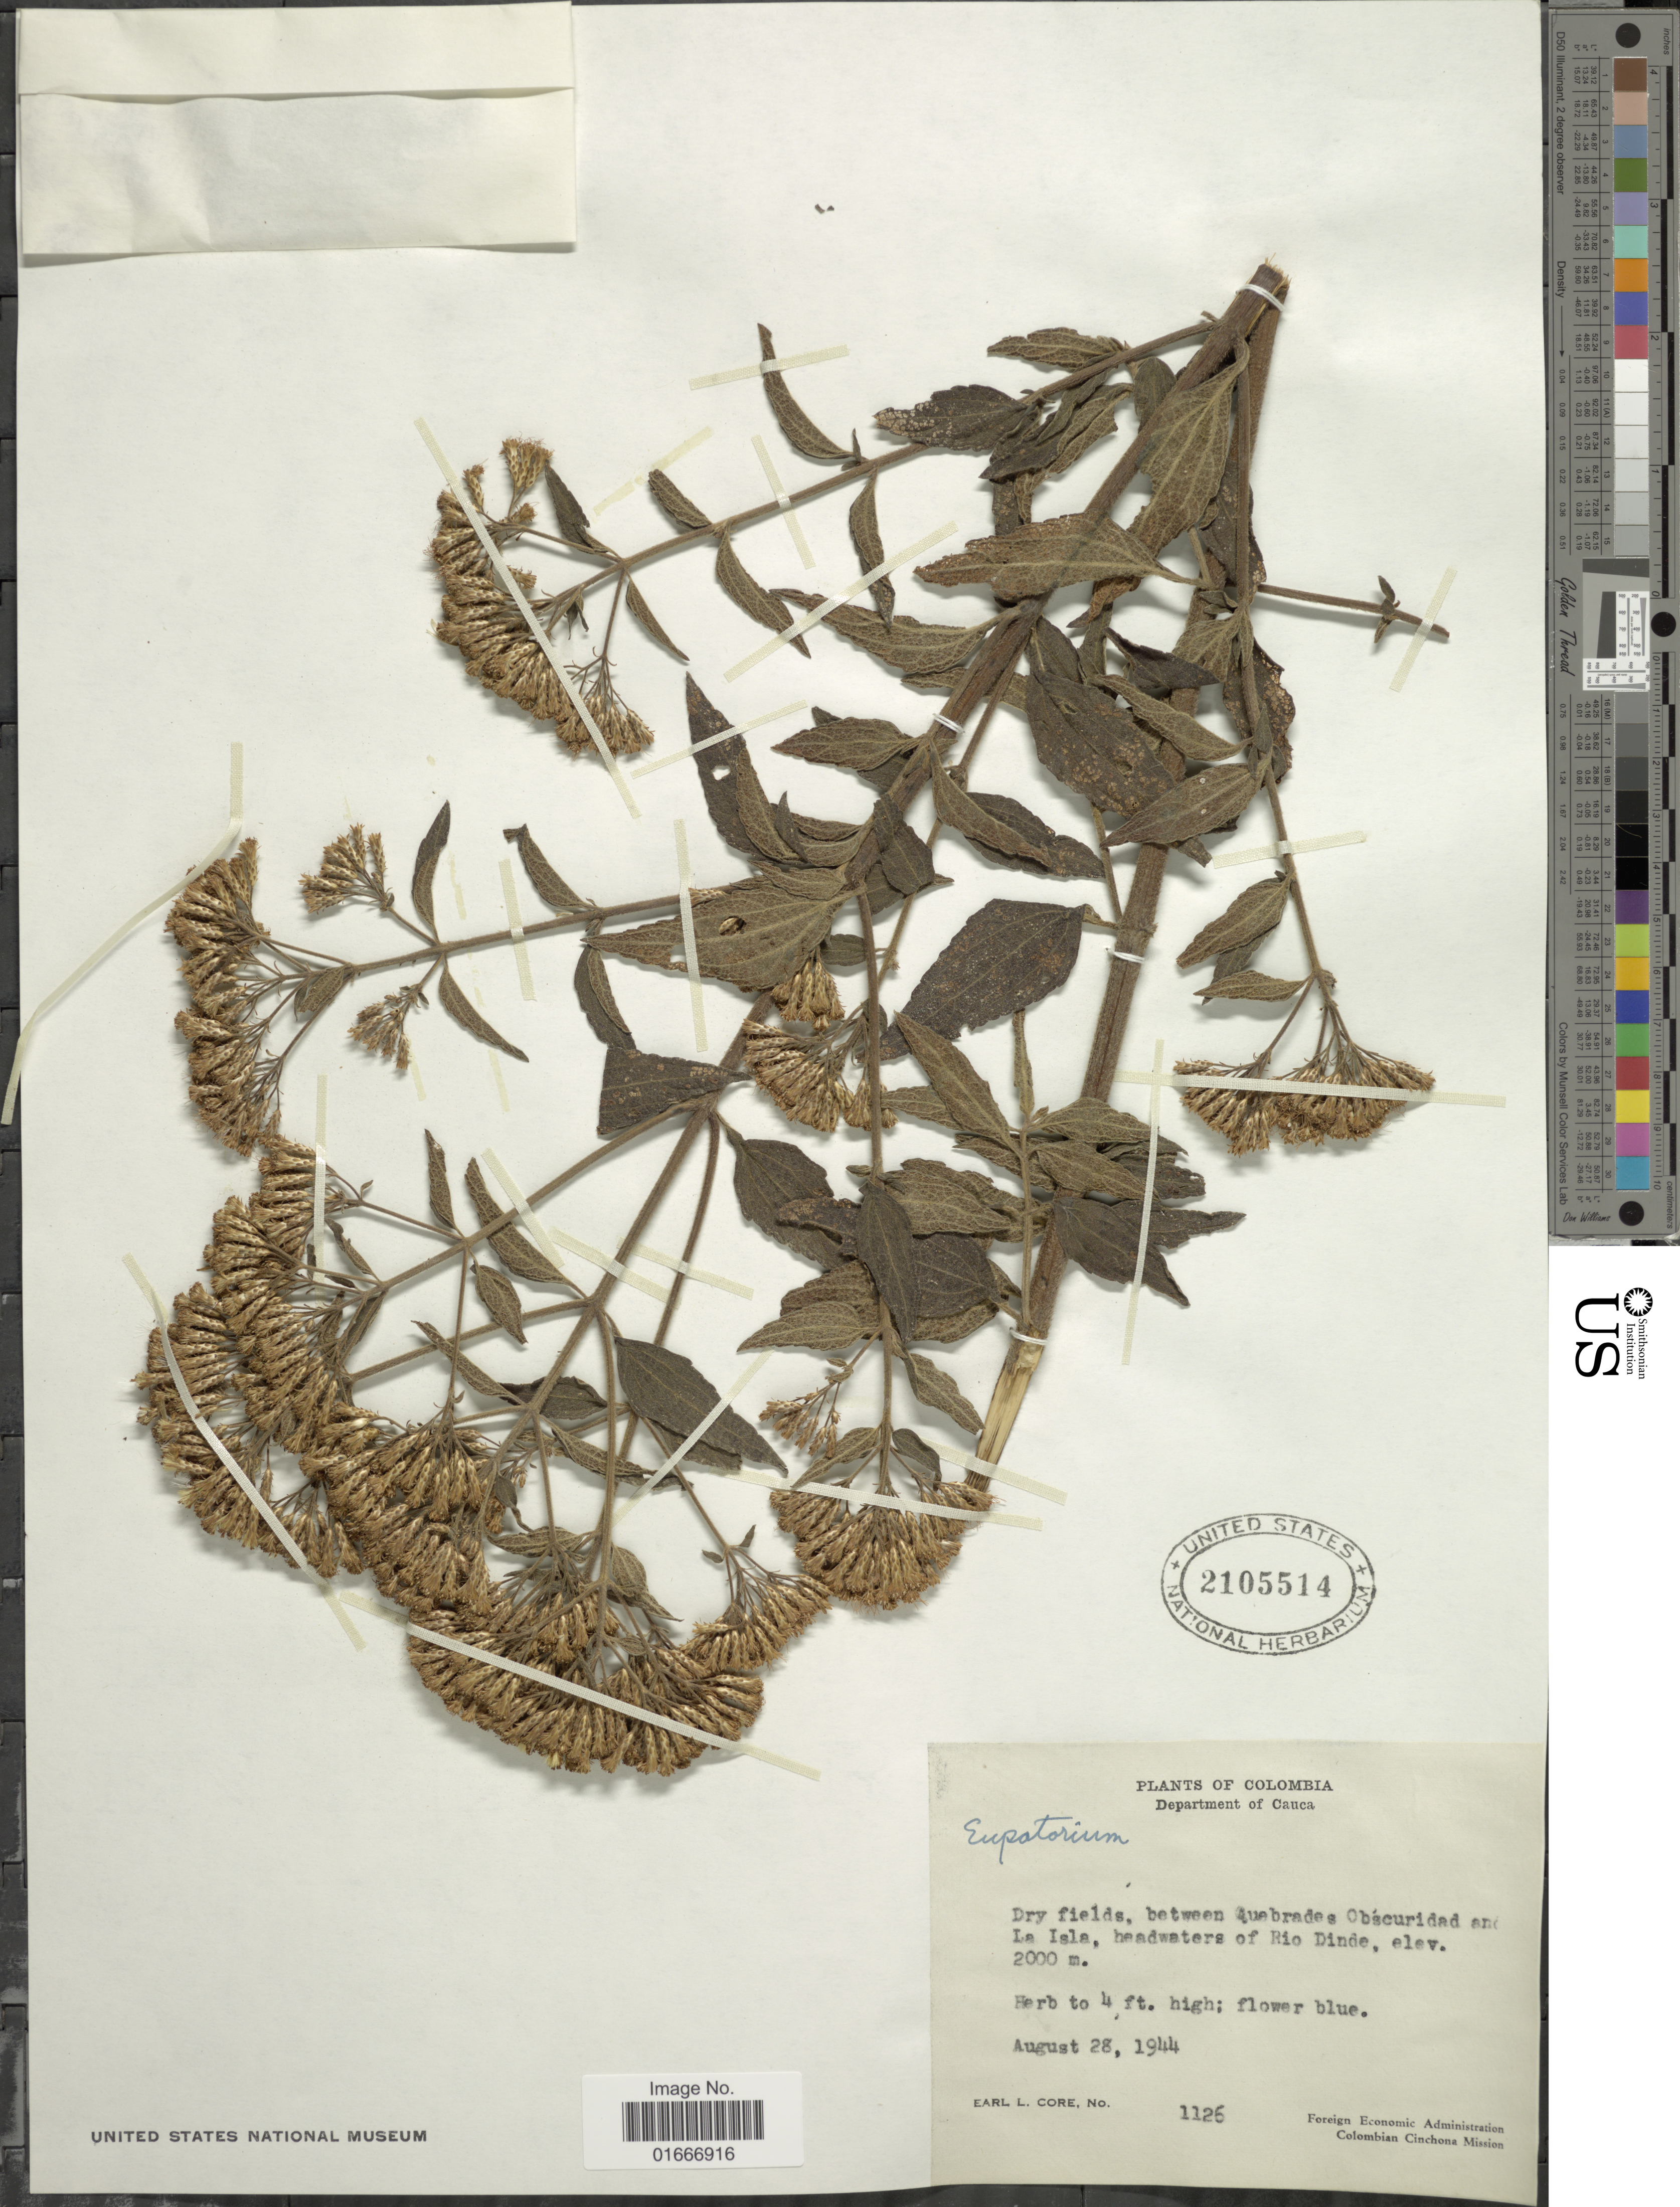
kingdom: Plantae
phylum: Tracheophyta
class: Magnoliopsida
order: Asterales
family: Asteraceae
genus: Chromolaena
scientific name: Chromolaena sp.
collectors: E. L. Core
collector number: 1126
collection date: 1944-08-28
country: Colombia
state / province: Cauca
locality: Plants of Colombia. Department of Cauca. Dry fields, between Quebradas Obscuridad and La Isla, headwaters of Rio Dinde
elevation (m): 2000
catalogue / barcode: US 2105514